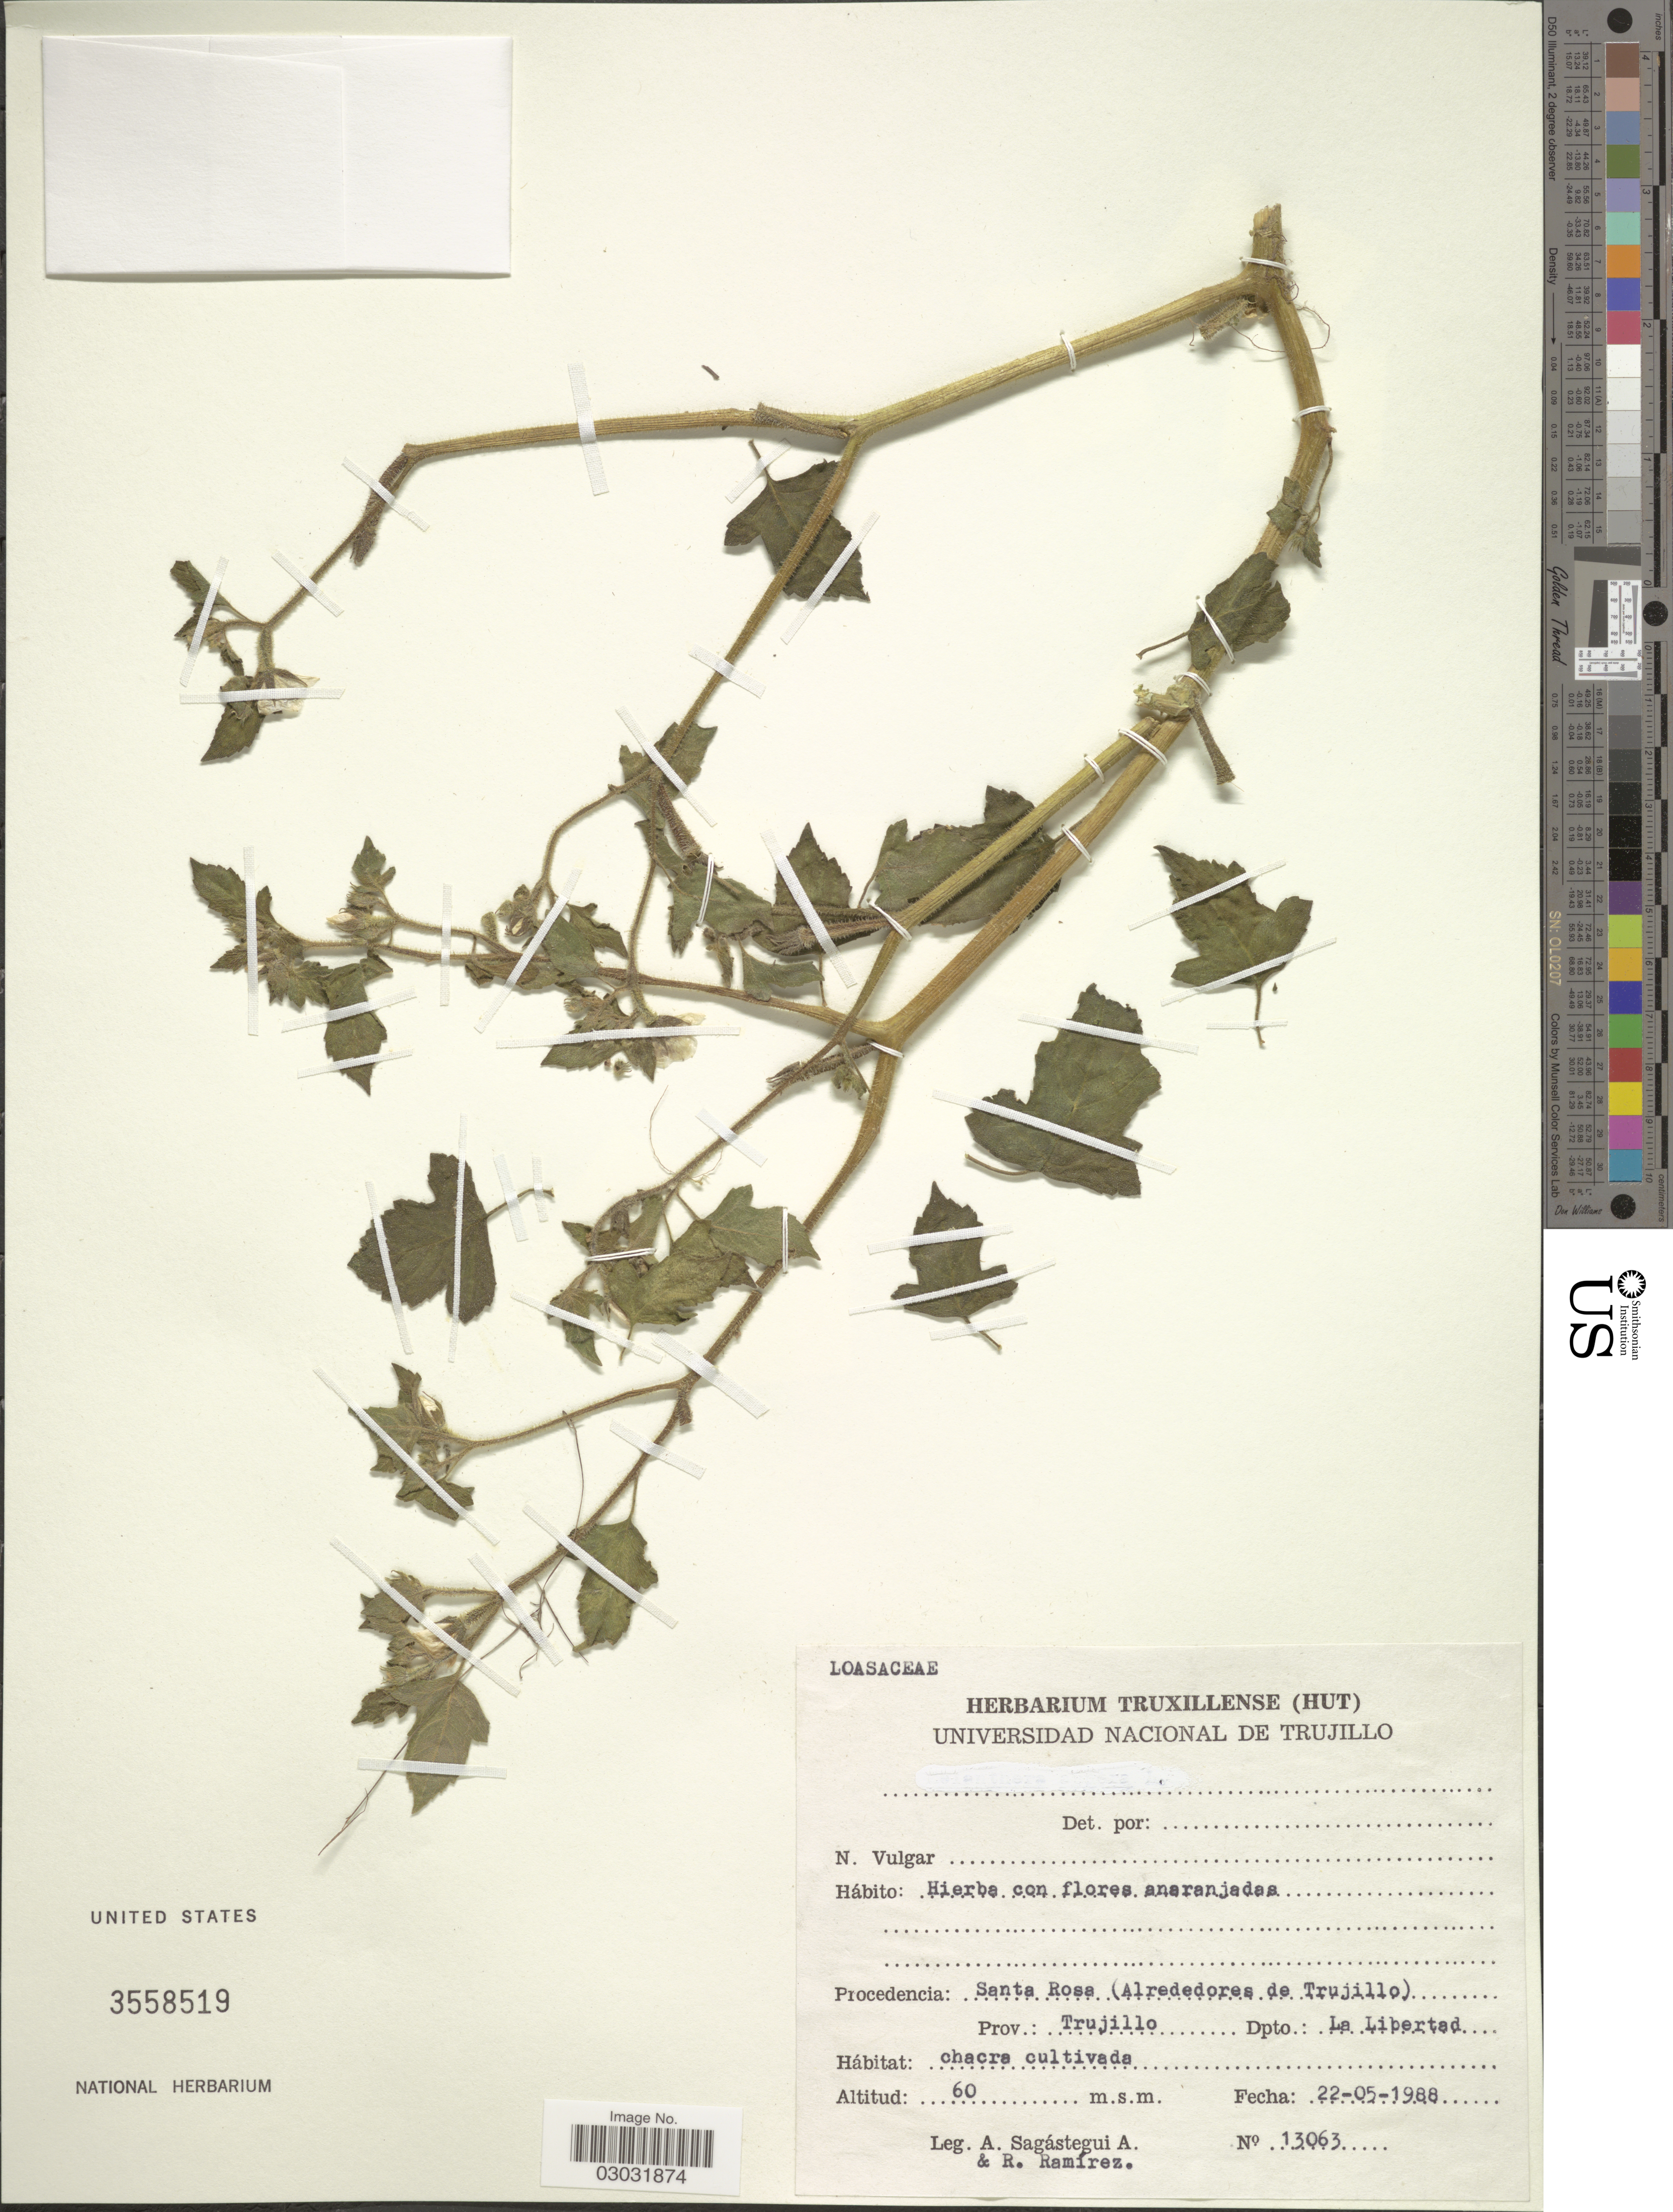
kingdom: Plantae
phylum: Tracheophyta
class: Magnoliopsida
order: Cornales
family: Loasaceae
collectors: A. Sagástegui A. & R. Ramirez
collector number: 13063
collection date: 1988-05-22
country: Peru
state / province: La Libertad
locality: Santa Rosa (Alrededores de Trujillo). Prov.: Trujillo. Dpto.: La Libertad.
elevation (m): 60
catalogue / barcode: US 3558519